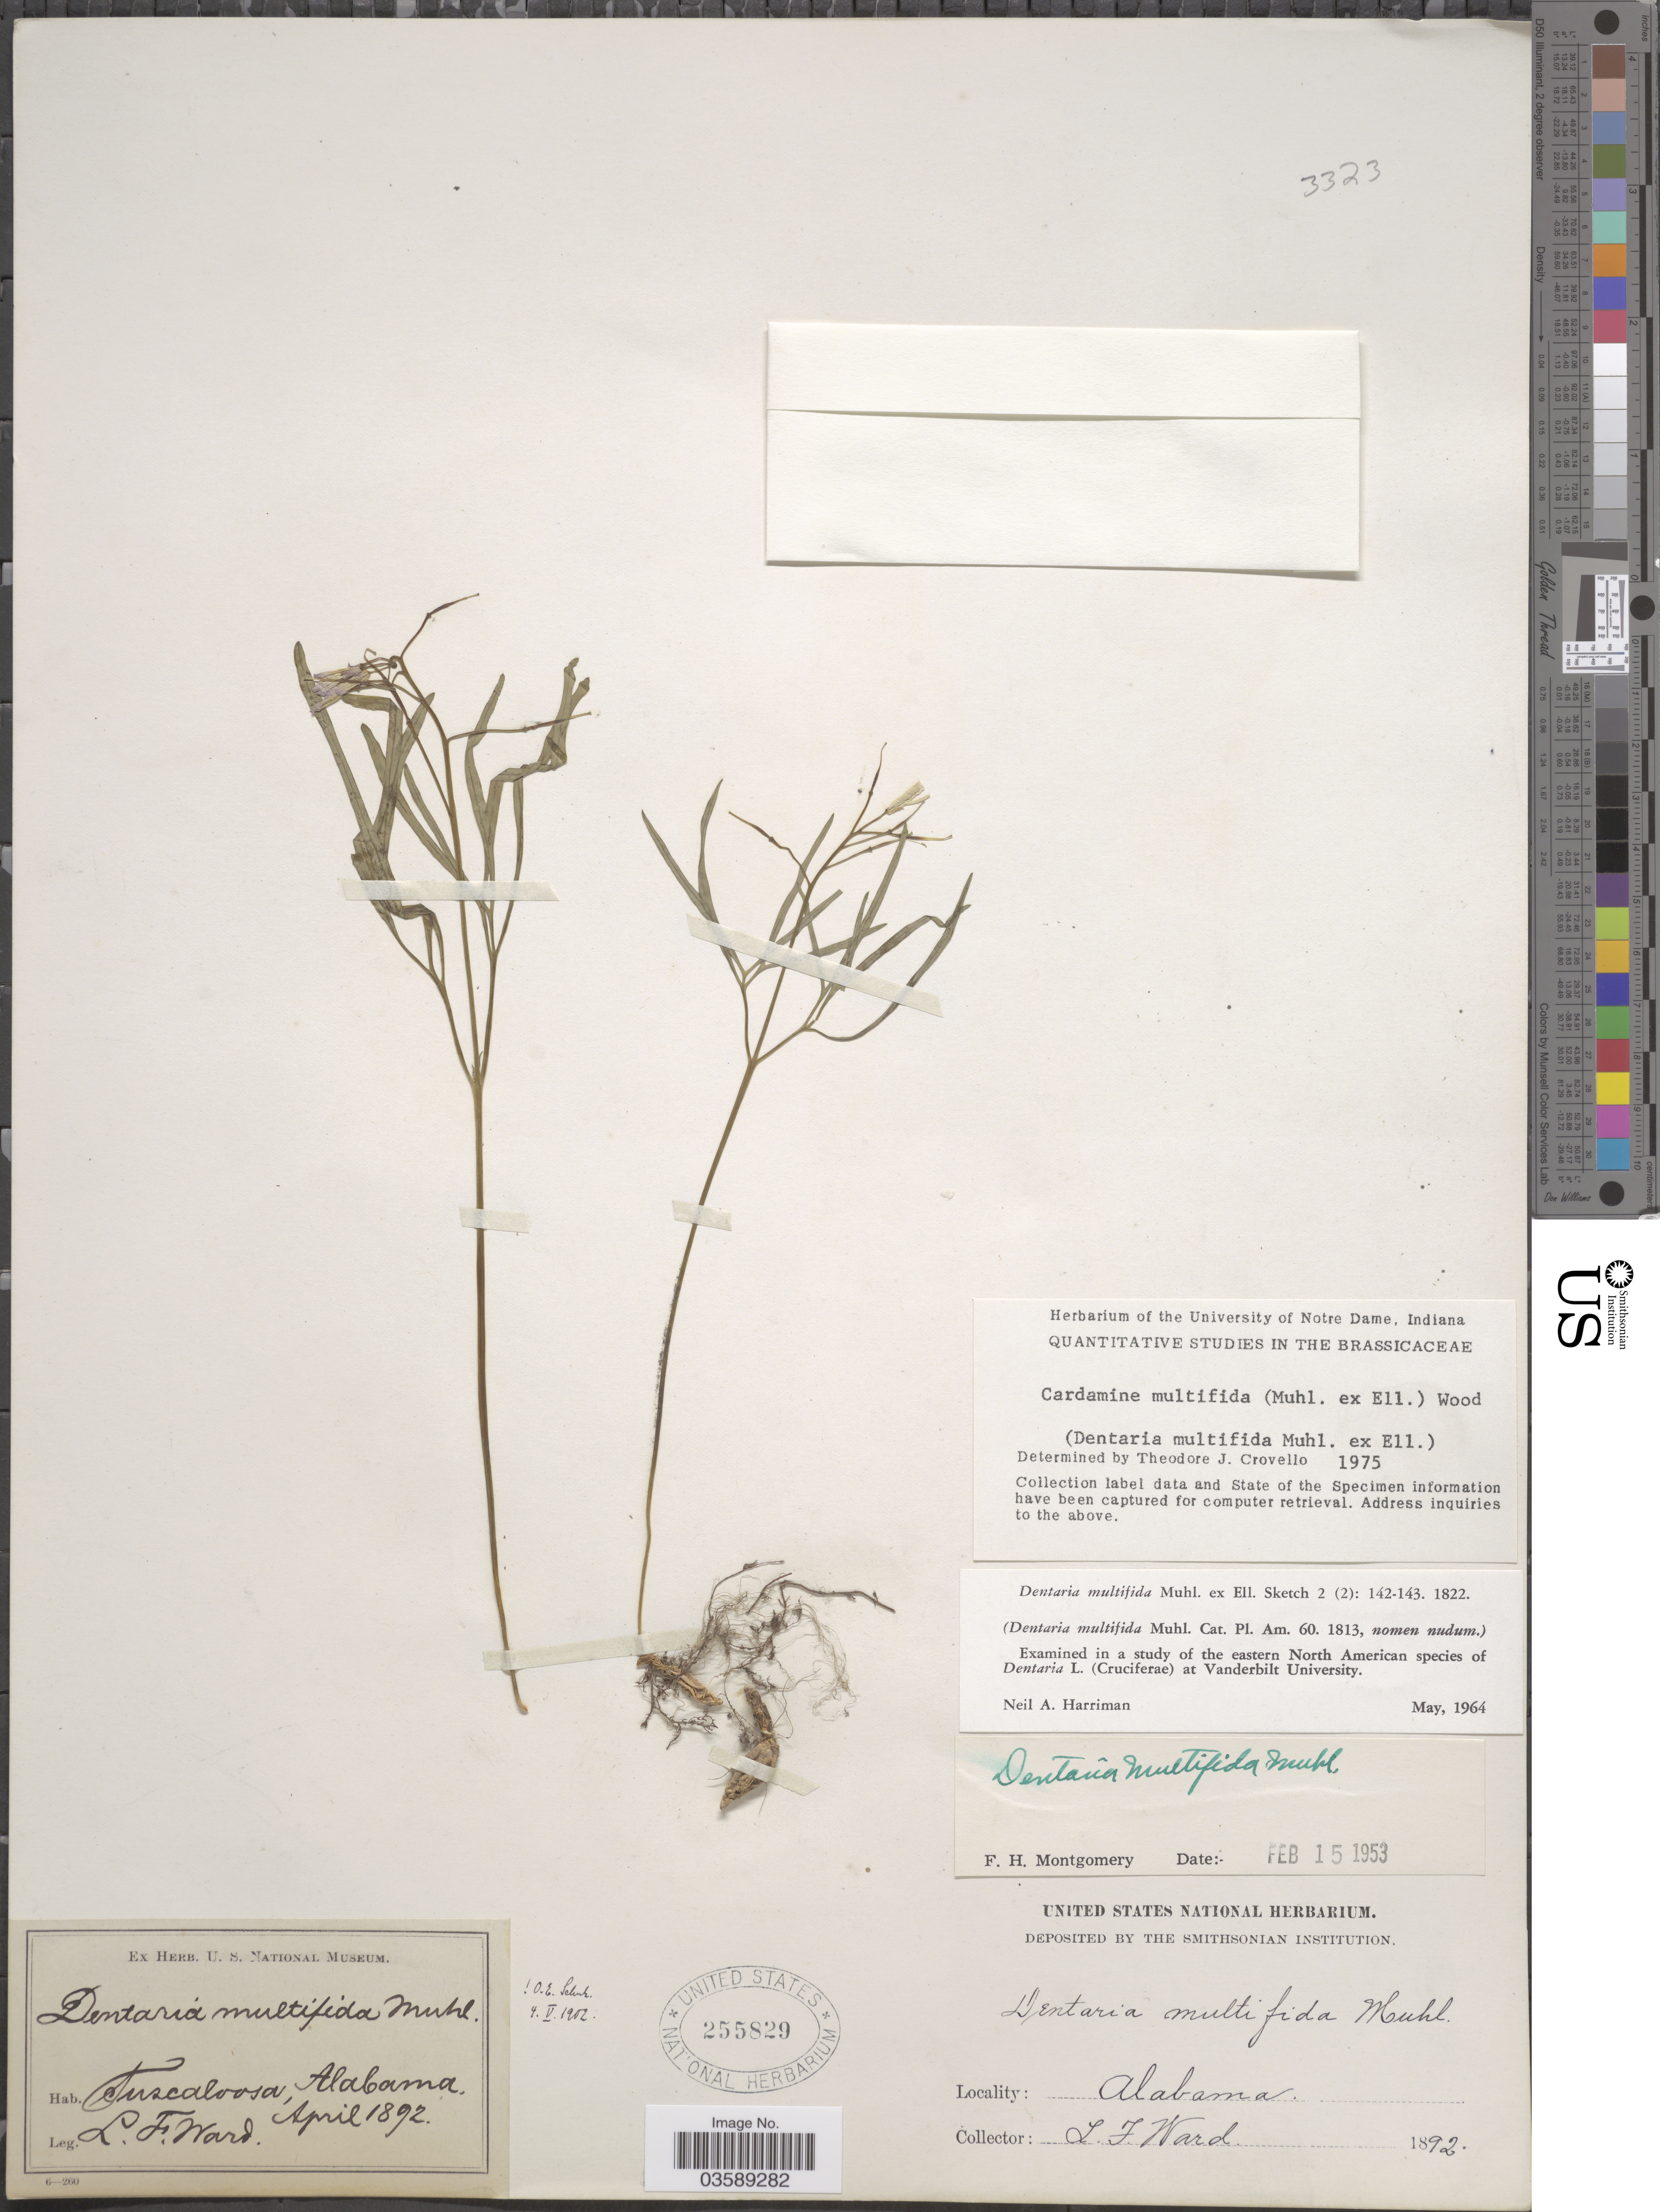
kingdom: Plantae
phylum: Tracheophyta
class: Magnoliopsida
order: Brassicales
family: Brassicaceae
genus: Cardamine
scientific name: Cardamine multifolia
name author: Rydb.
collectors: L. F. Ward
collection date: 1892-04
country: United States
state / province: Alabama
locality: Tuscaloosa.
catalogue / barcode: US 255829